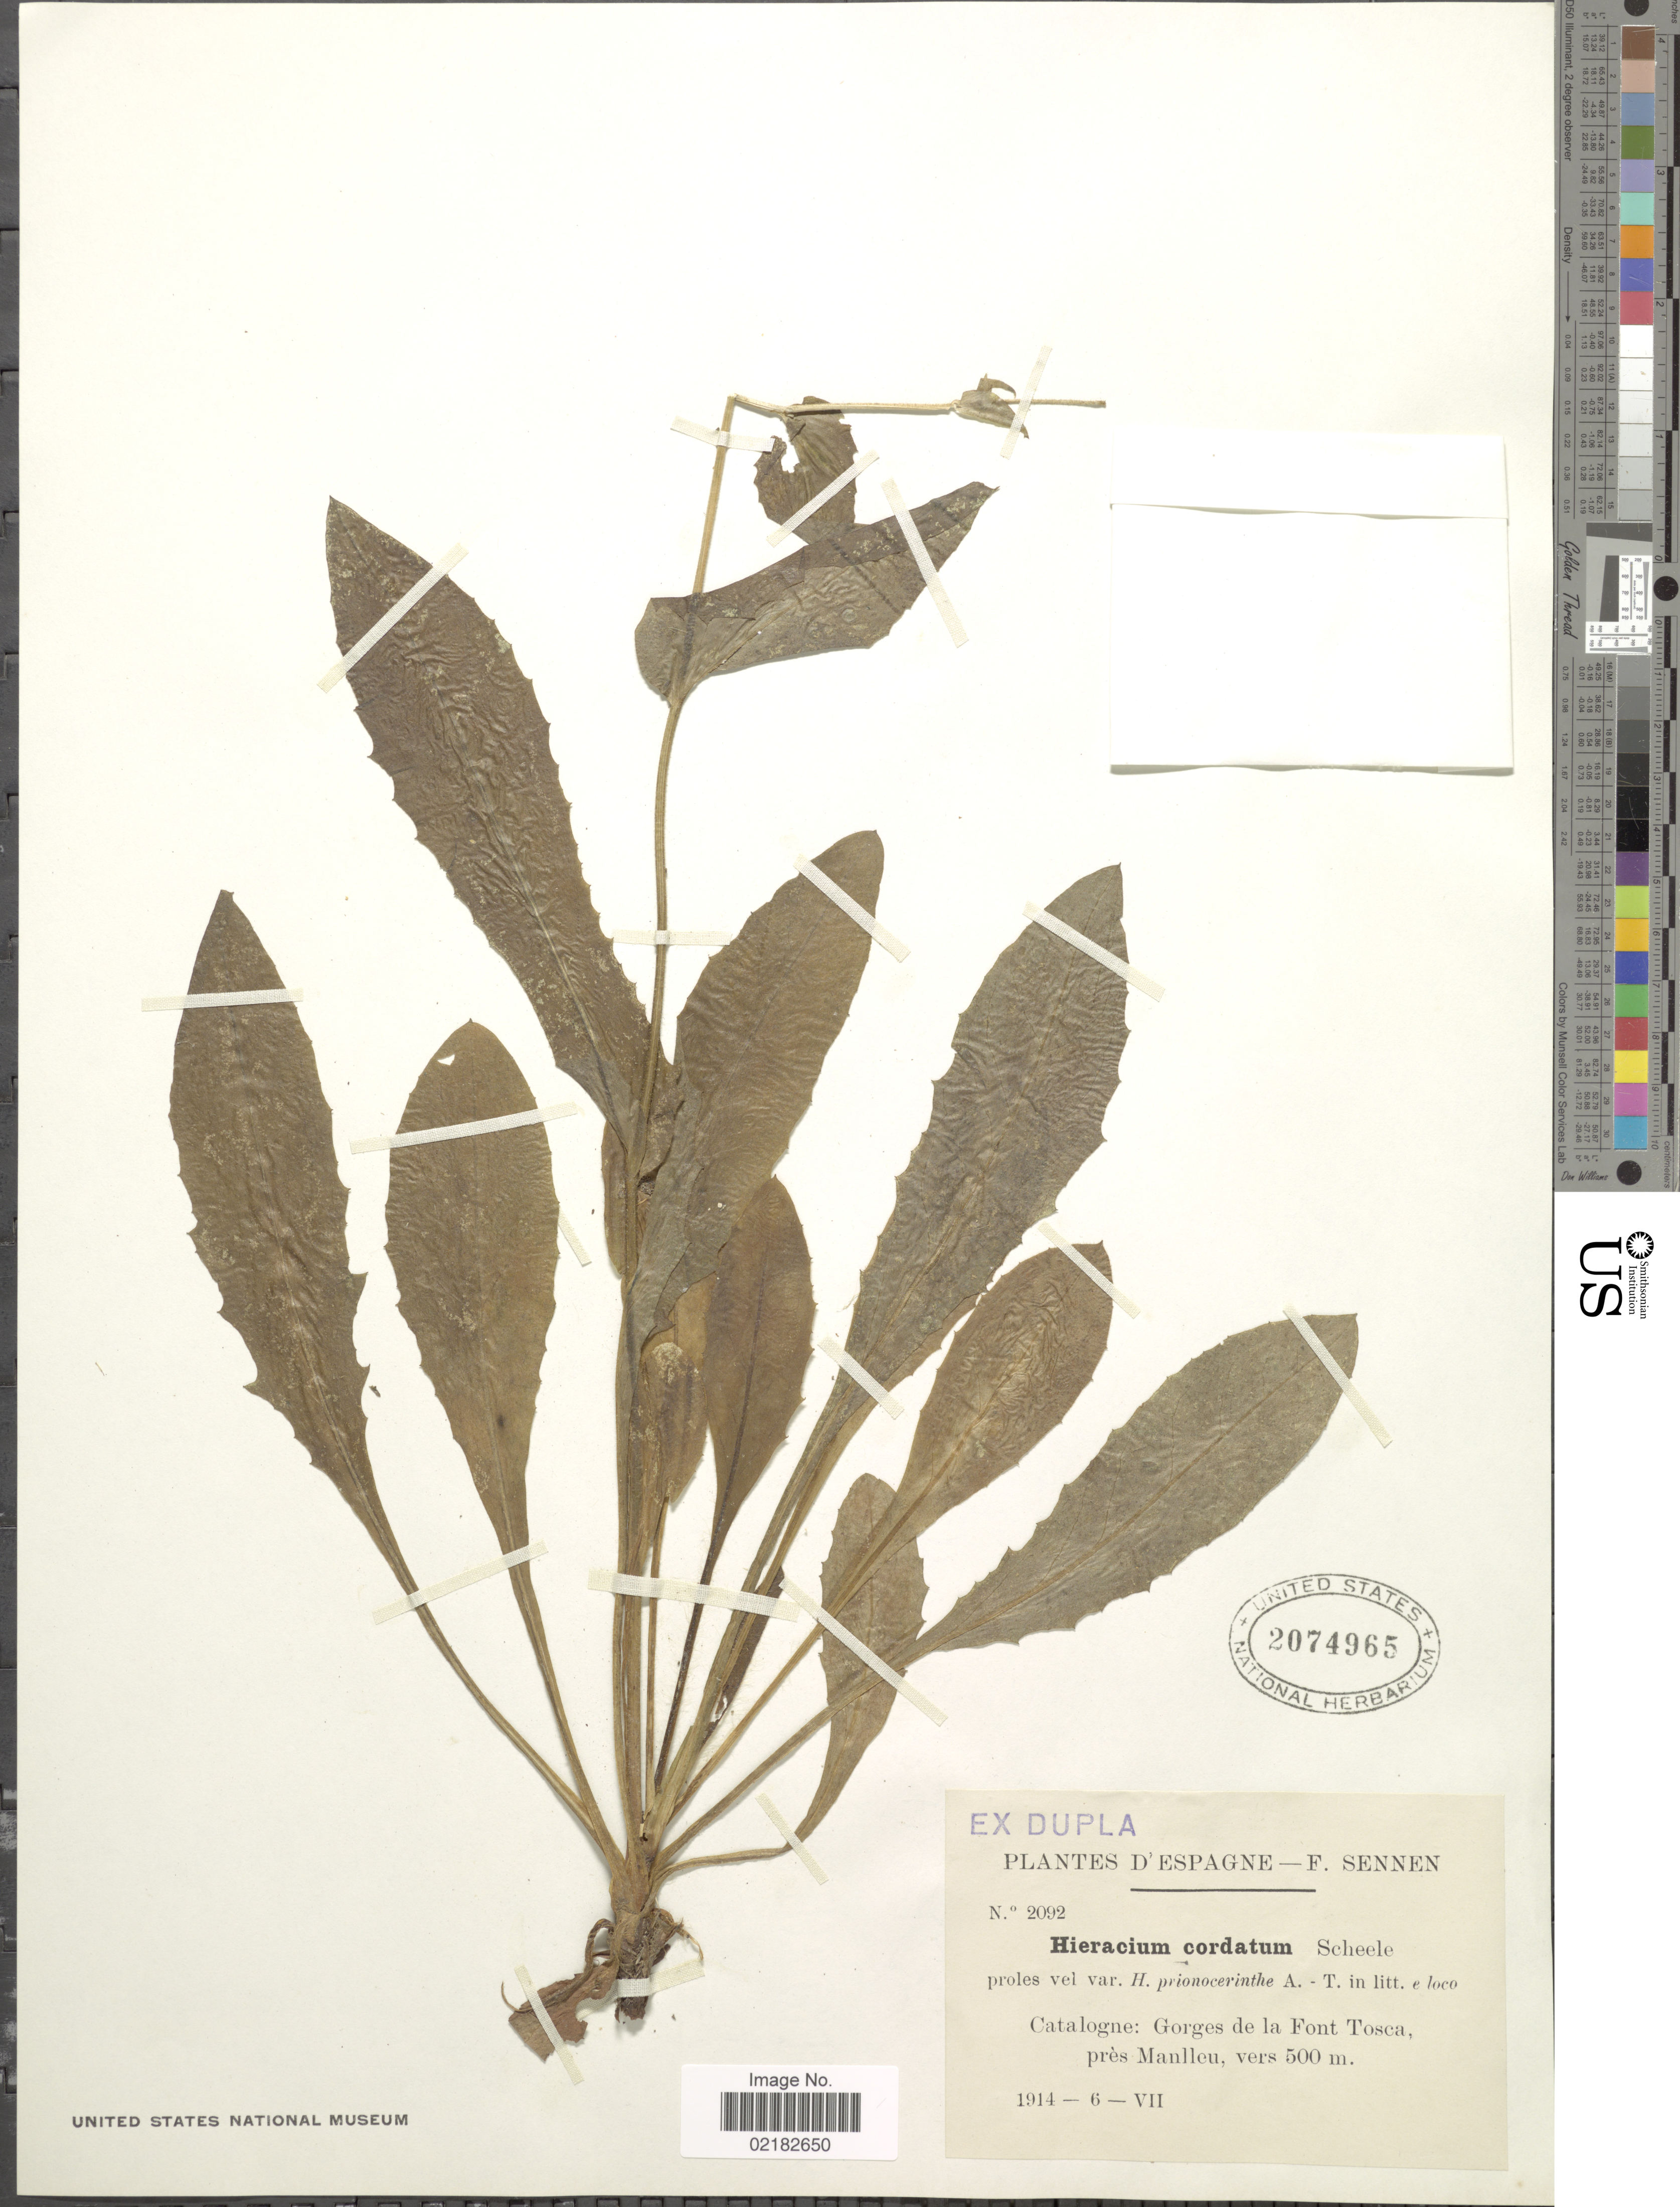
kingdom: Plantae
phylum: Tracheophyta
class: Magnoliopsida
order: Asterales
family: Asteraceae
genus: Hieracium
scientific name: Hieracium cordatum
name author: Costa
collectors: E. Sennen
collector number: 2092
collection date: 1914-07-06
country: Spain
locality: Gorges de la font Tosca, pres Manllue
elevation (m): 500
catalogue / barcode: US 2074965